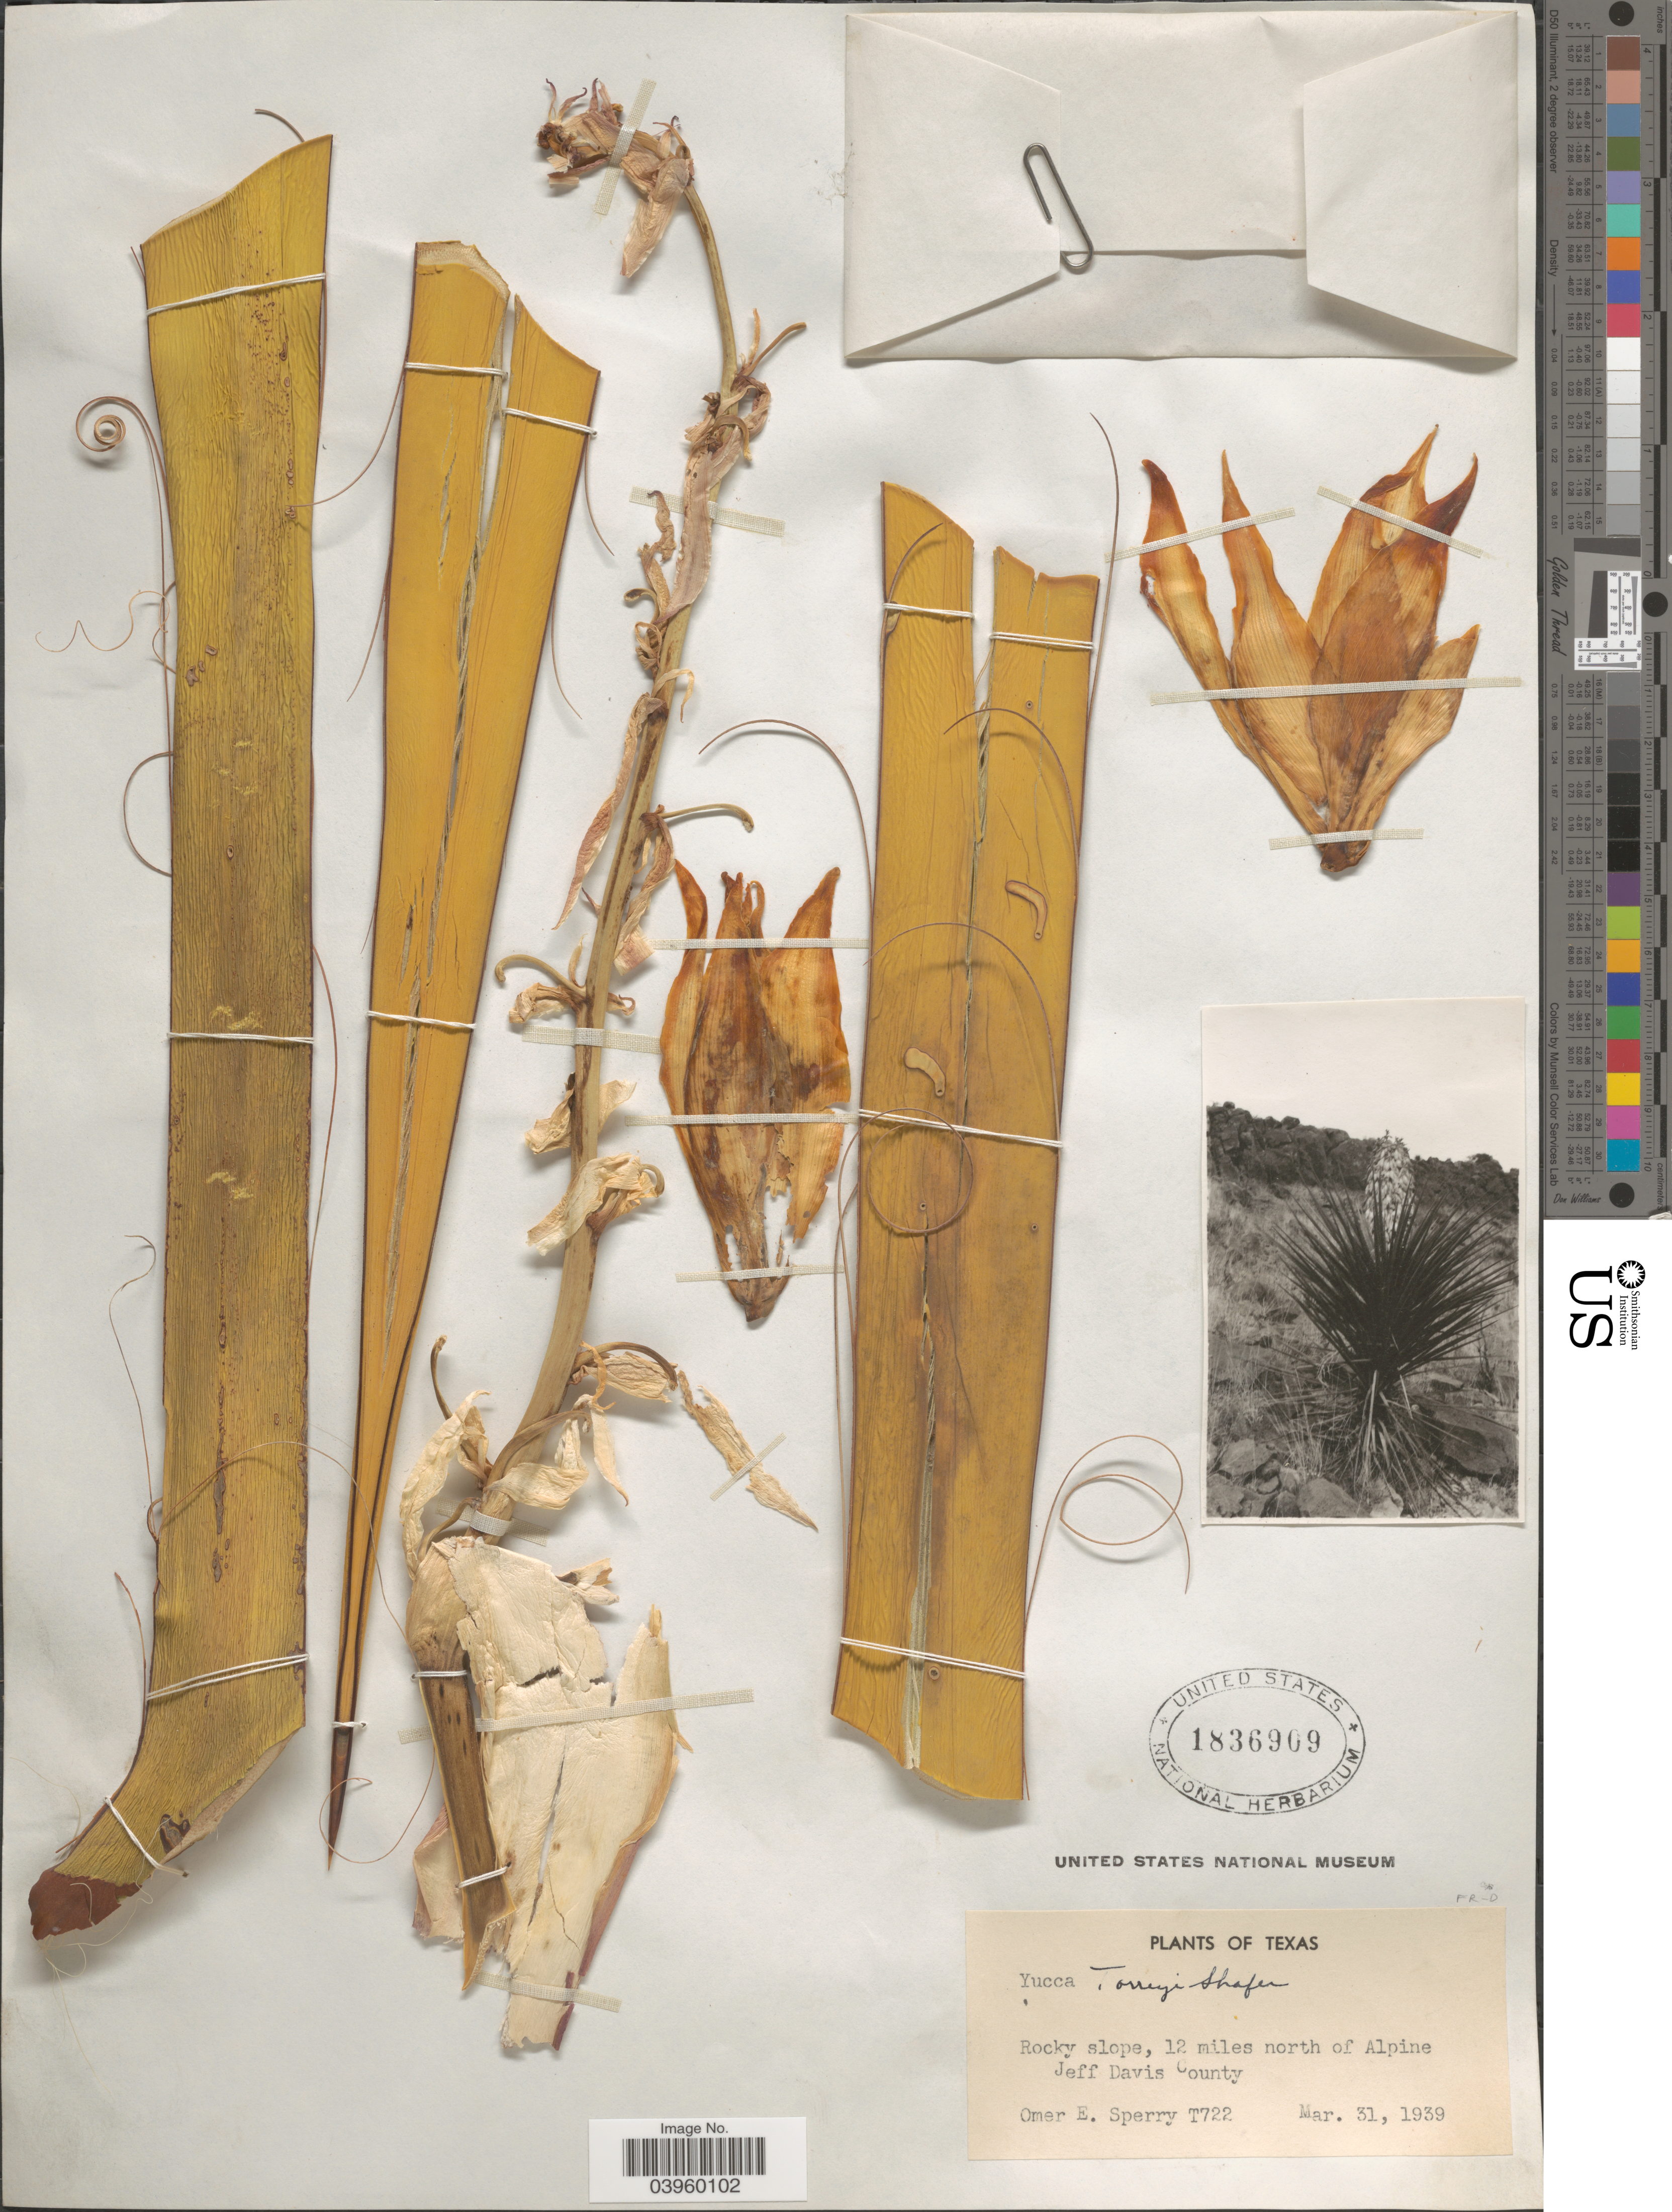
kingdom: Plantae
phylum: Tracheophyta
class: Liliopsida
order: Asparagales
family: Asparagaceae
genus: Yucca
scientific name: Yucca torreyi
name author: Shafer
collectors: O. E. Sperry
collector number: T722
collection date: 1939-03-31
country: United States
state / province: Texas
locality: Rocky slope, 12 miles north of Alpine Jeff Davis County.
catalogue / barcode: US 1836909